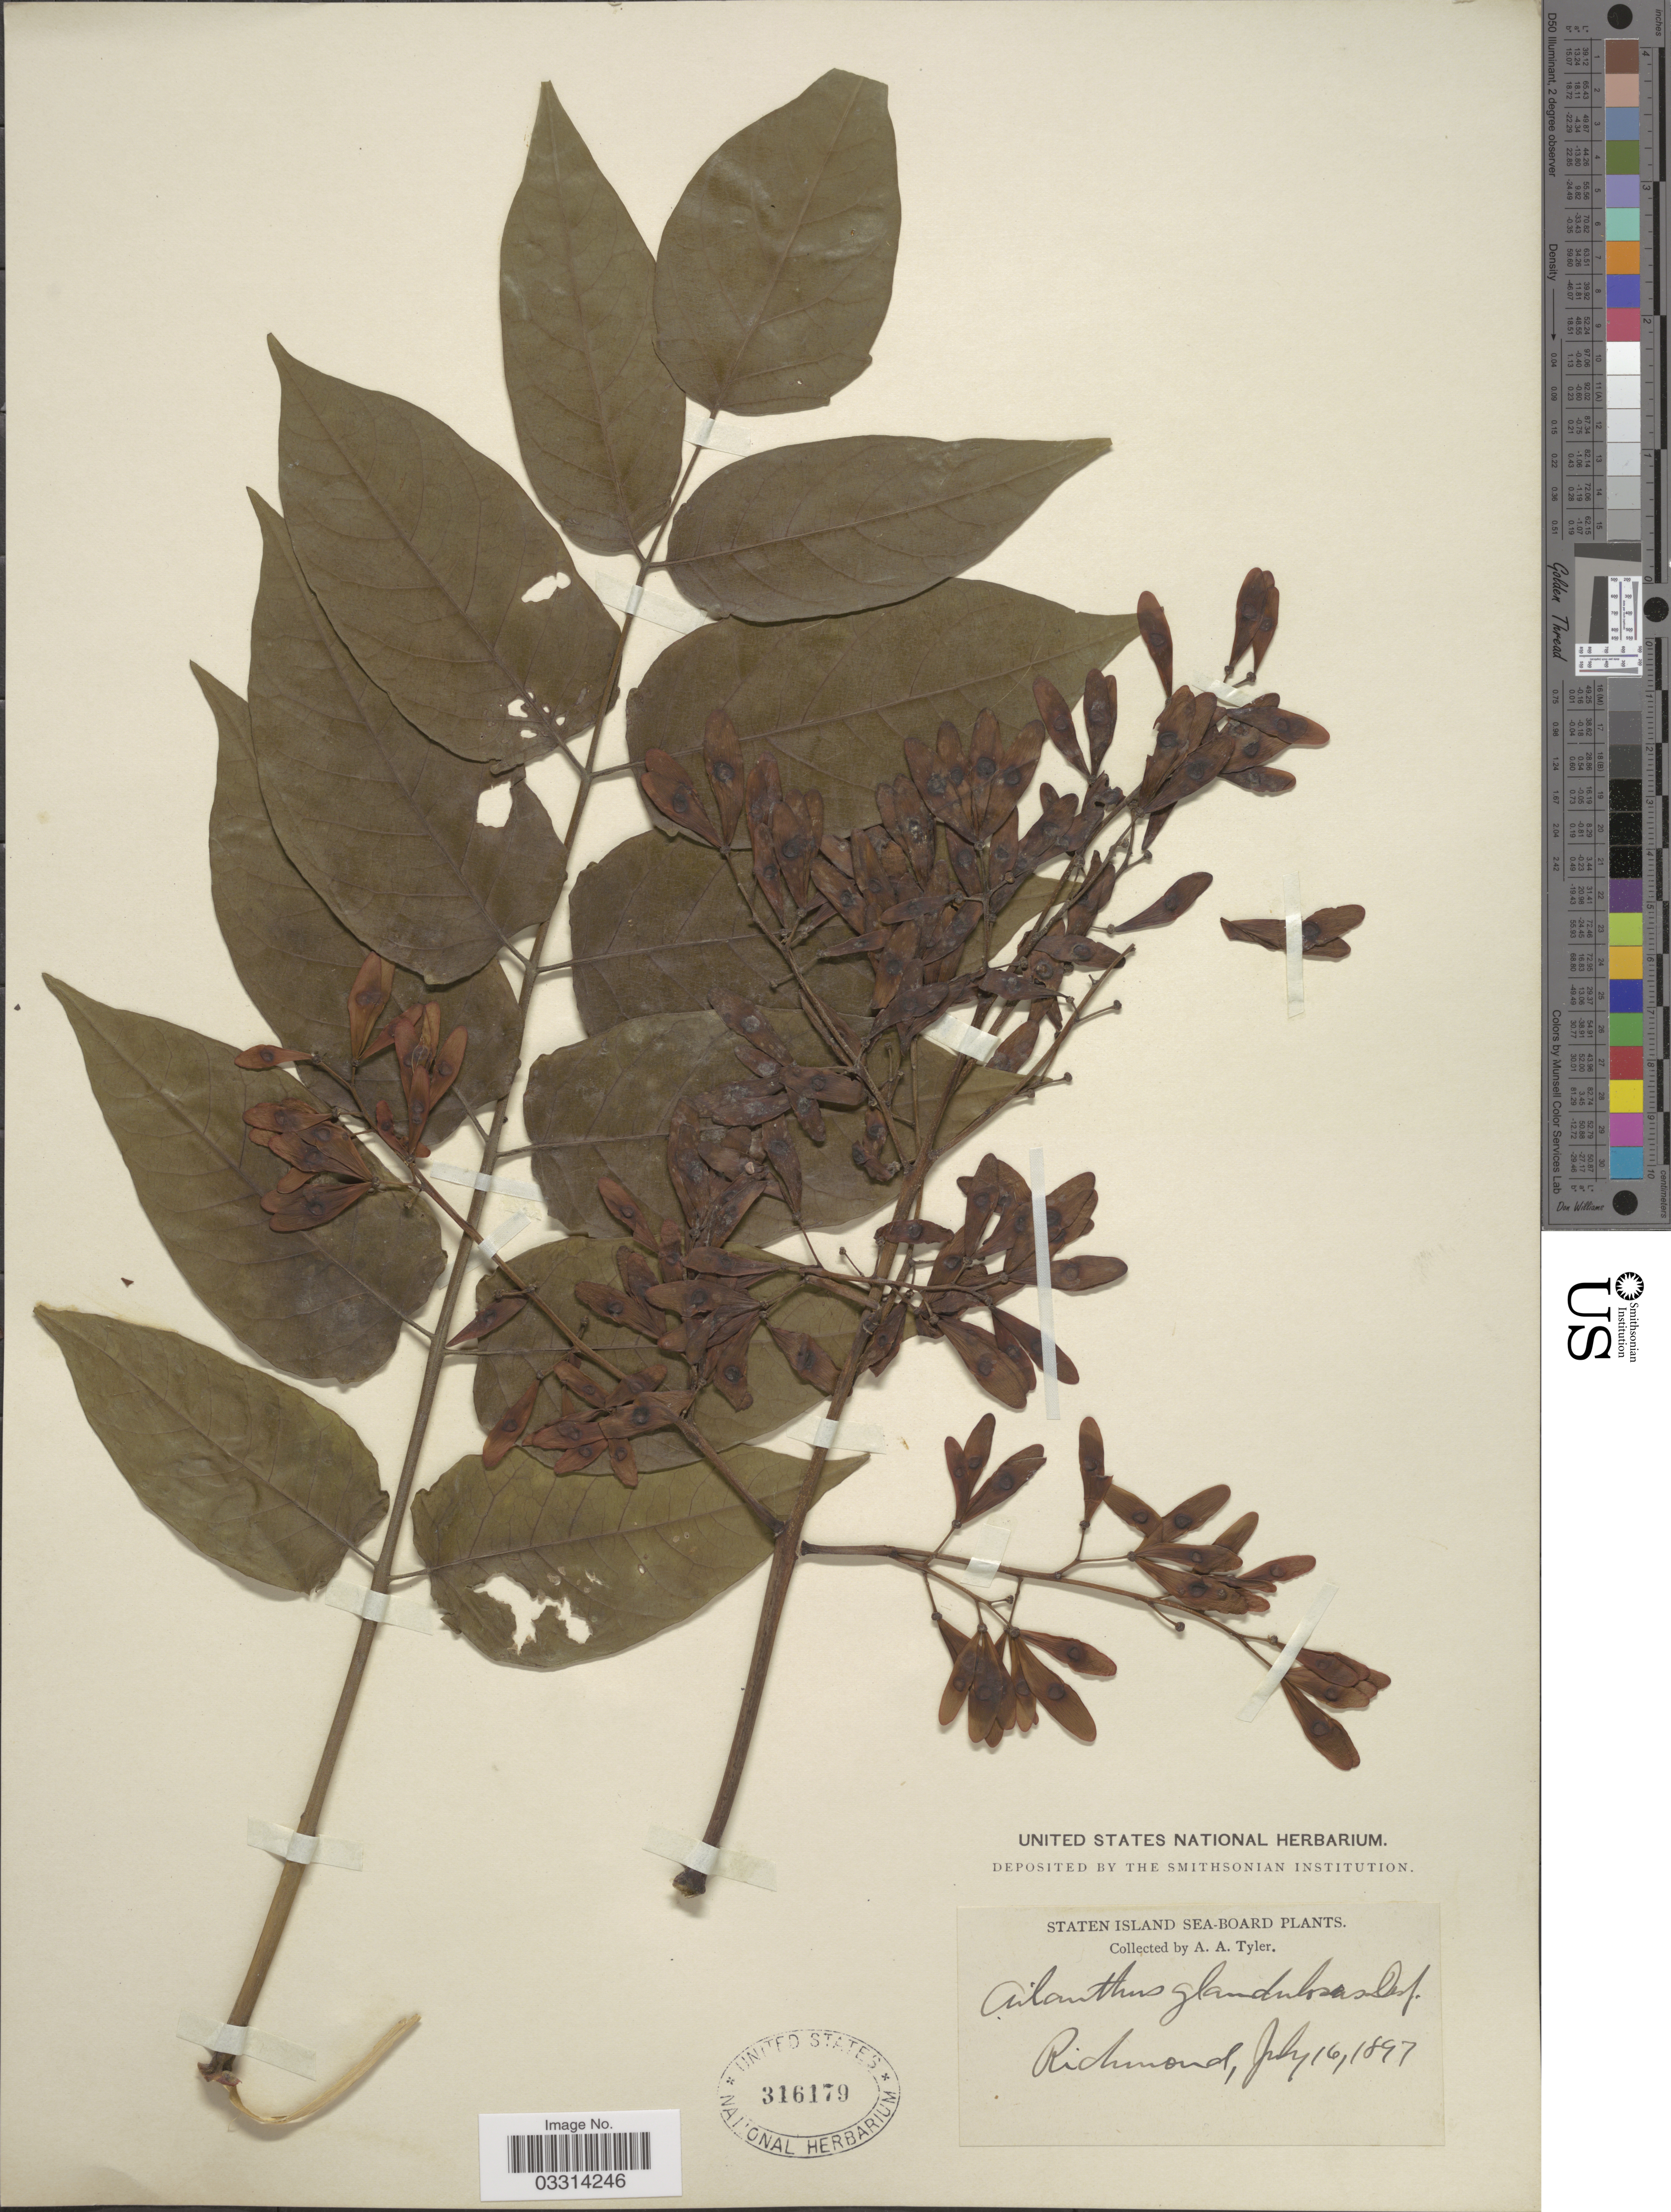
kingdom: Plantae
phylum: Tracheophyta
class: Magnoliopsida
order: Sapindales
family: Simaroubaceae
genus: Ailanthus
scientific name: Ailanthus glandulosa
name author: Desf.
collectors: A. Tyler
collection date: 1897-07-16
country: United States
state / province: New York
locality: Staten Island Sea-Board. Richmond.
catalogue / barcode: US 316179